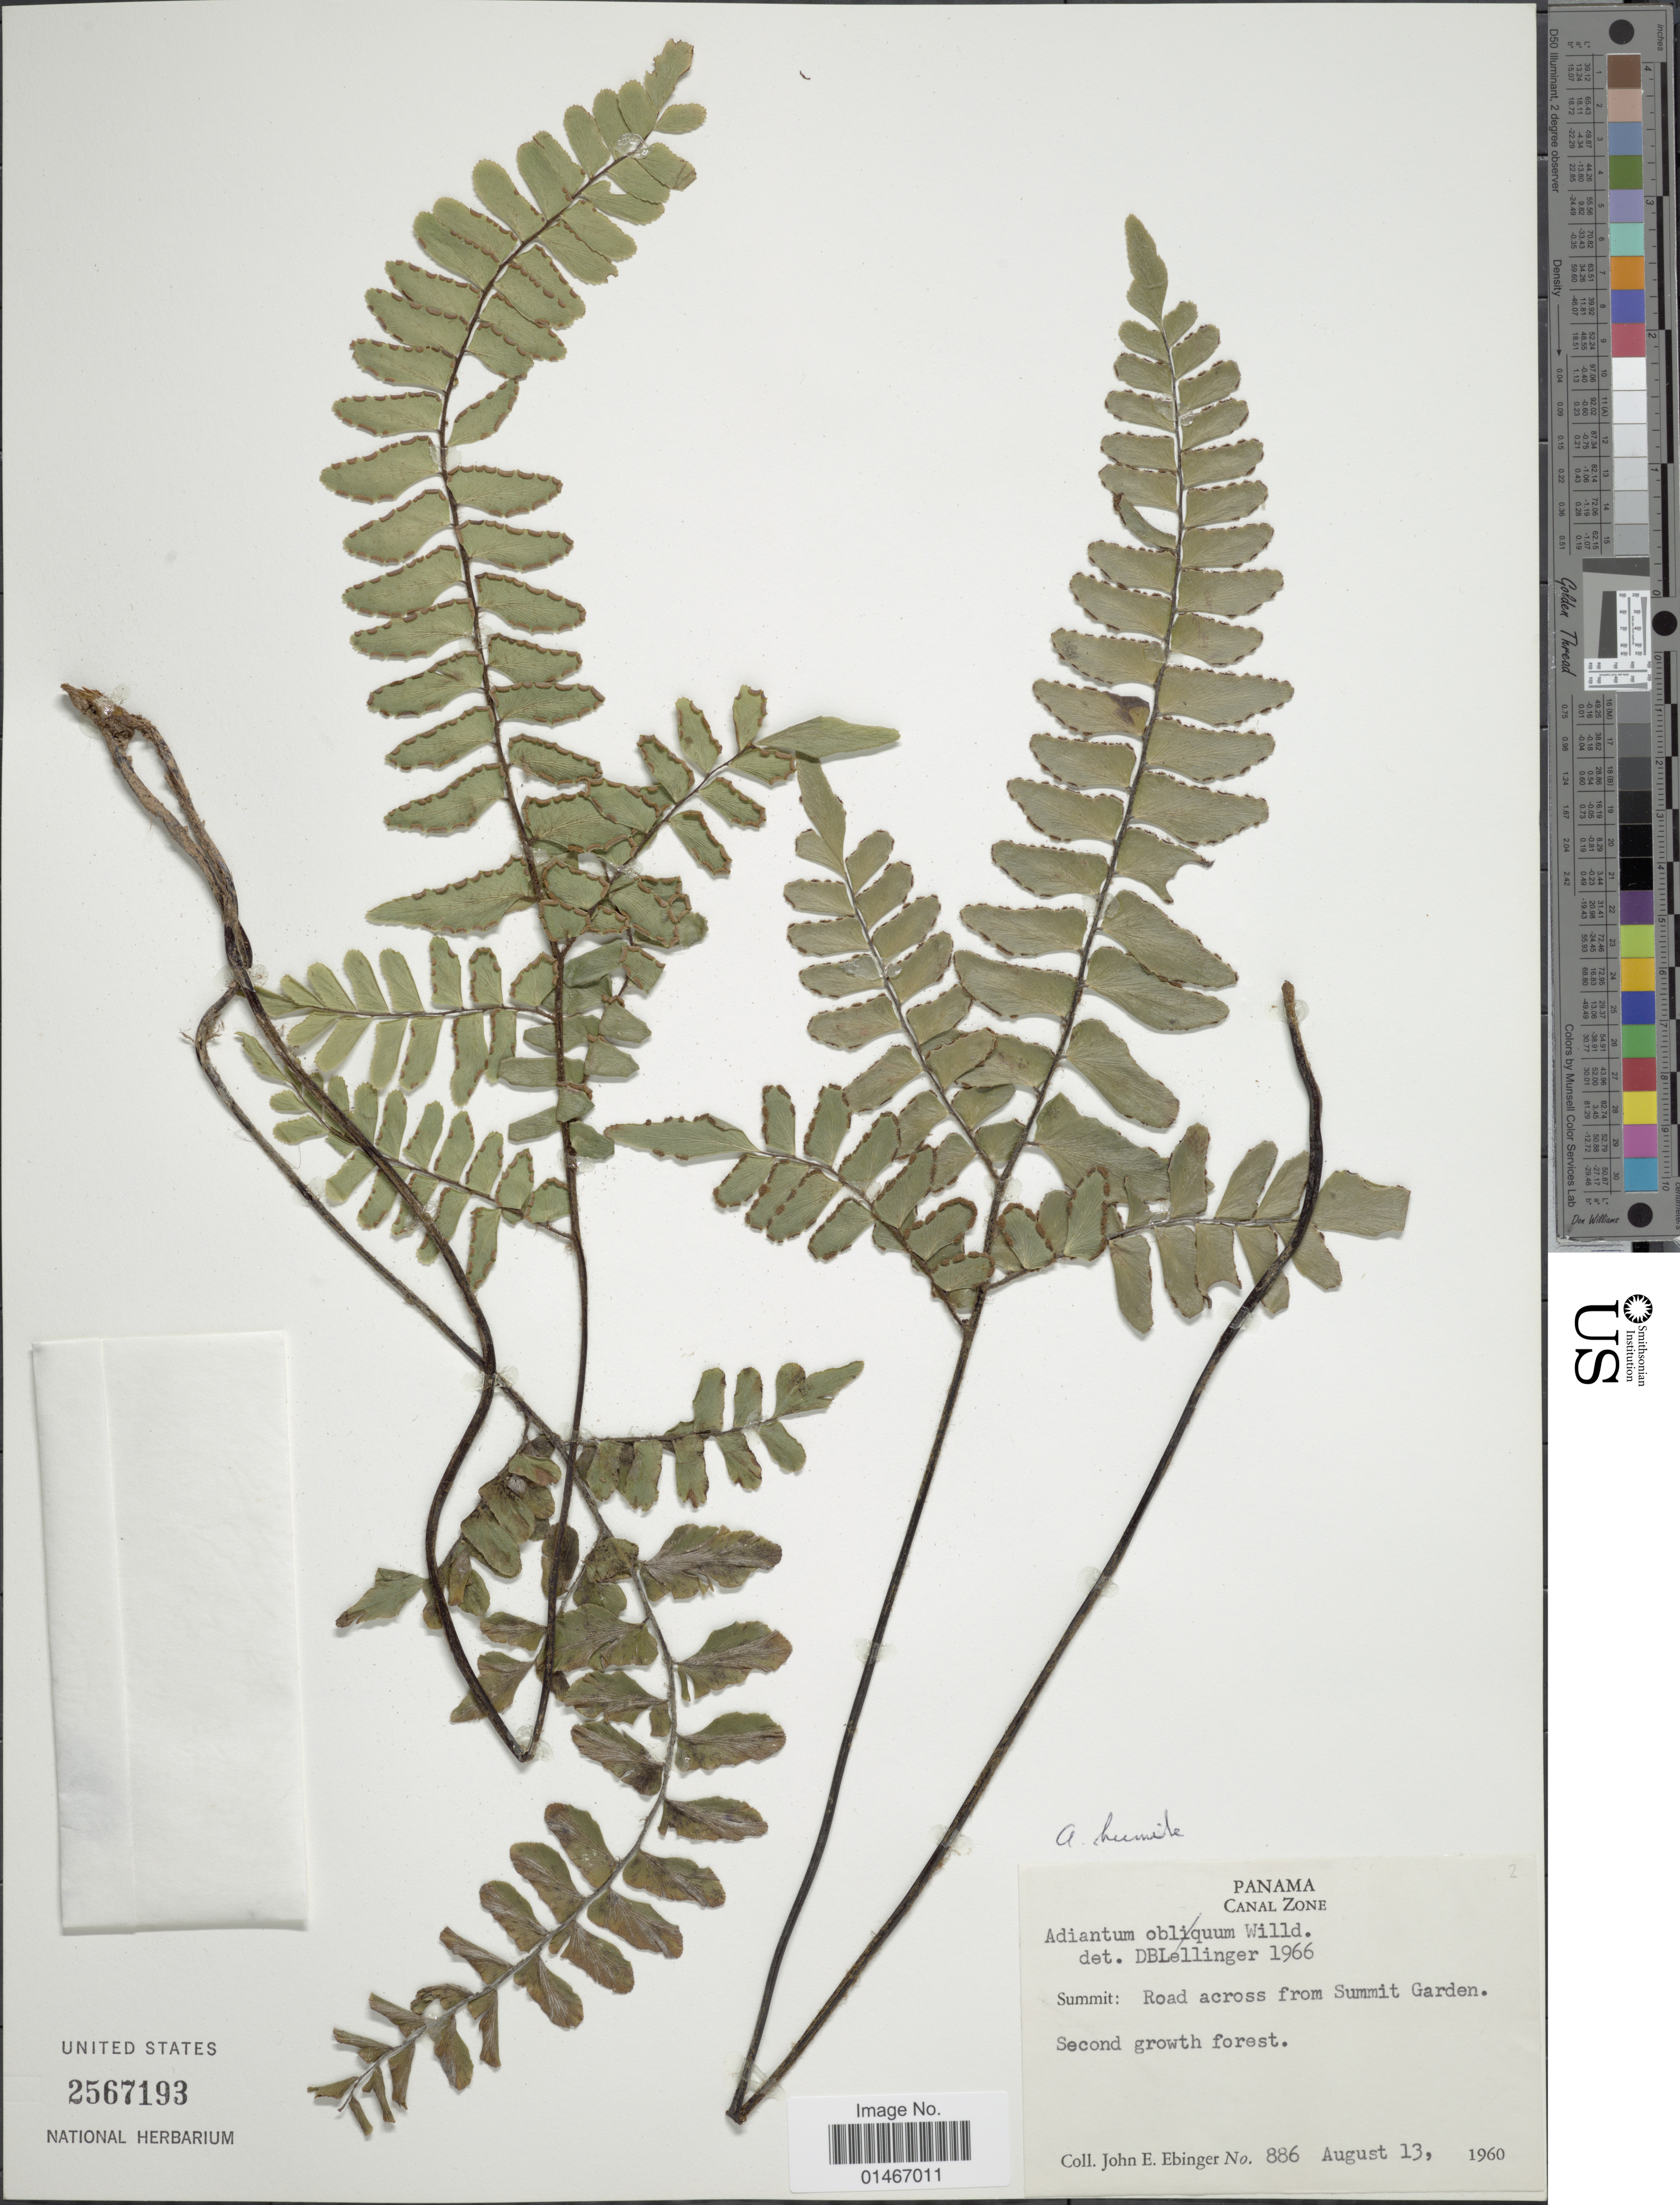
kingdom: Plantae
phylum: Tracheophyta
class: Polypodiopsida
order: Polypodiales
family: Pteridaceae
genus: Adiantum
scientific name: Adiantum killipii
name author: Maxon & Weath.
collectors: J. Ebinger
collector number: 886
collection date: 1960-08-13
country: Panama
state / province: Colón / Panamá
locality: Road across from Summit Garden.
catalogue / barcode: US 2567193